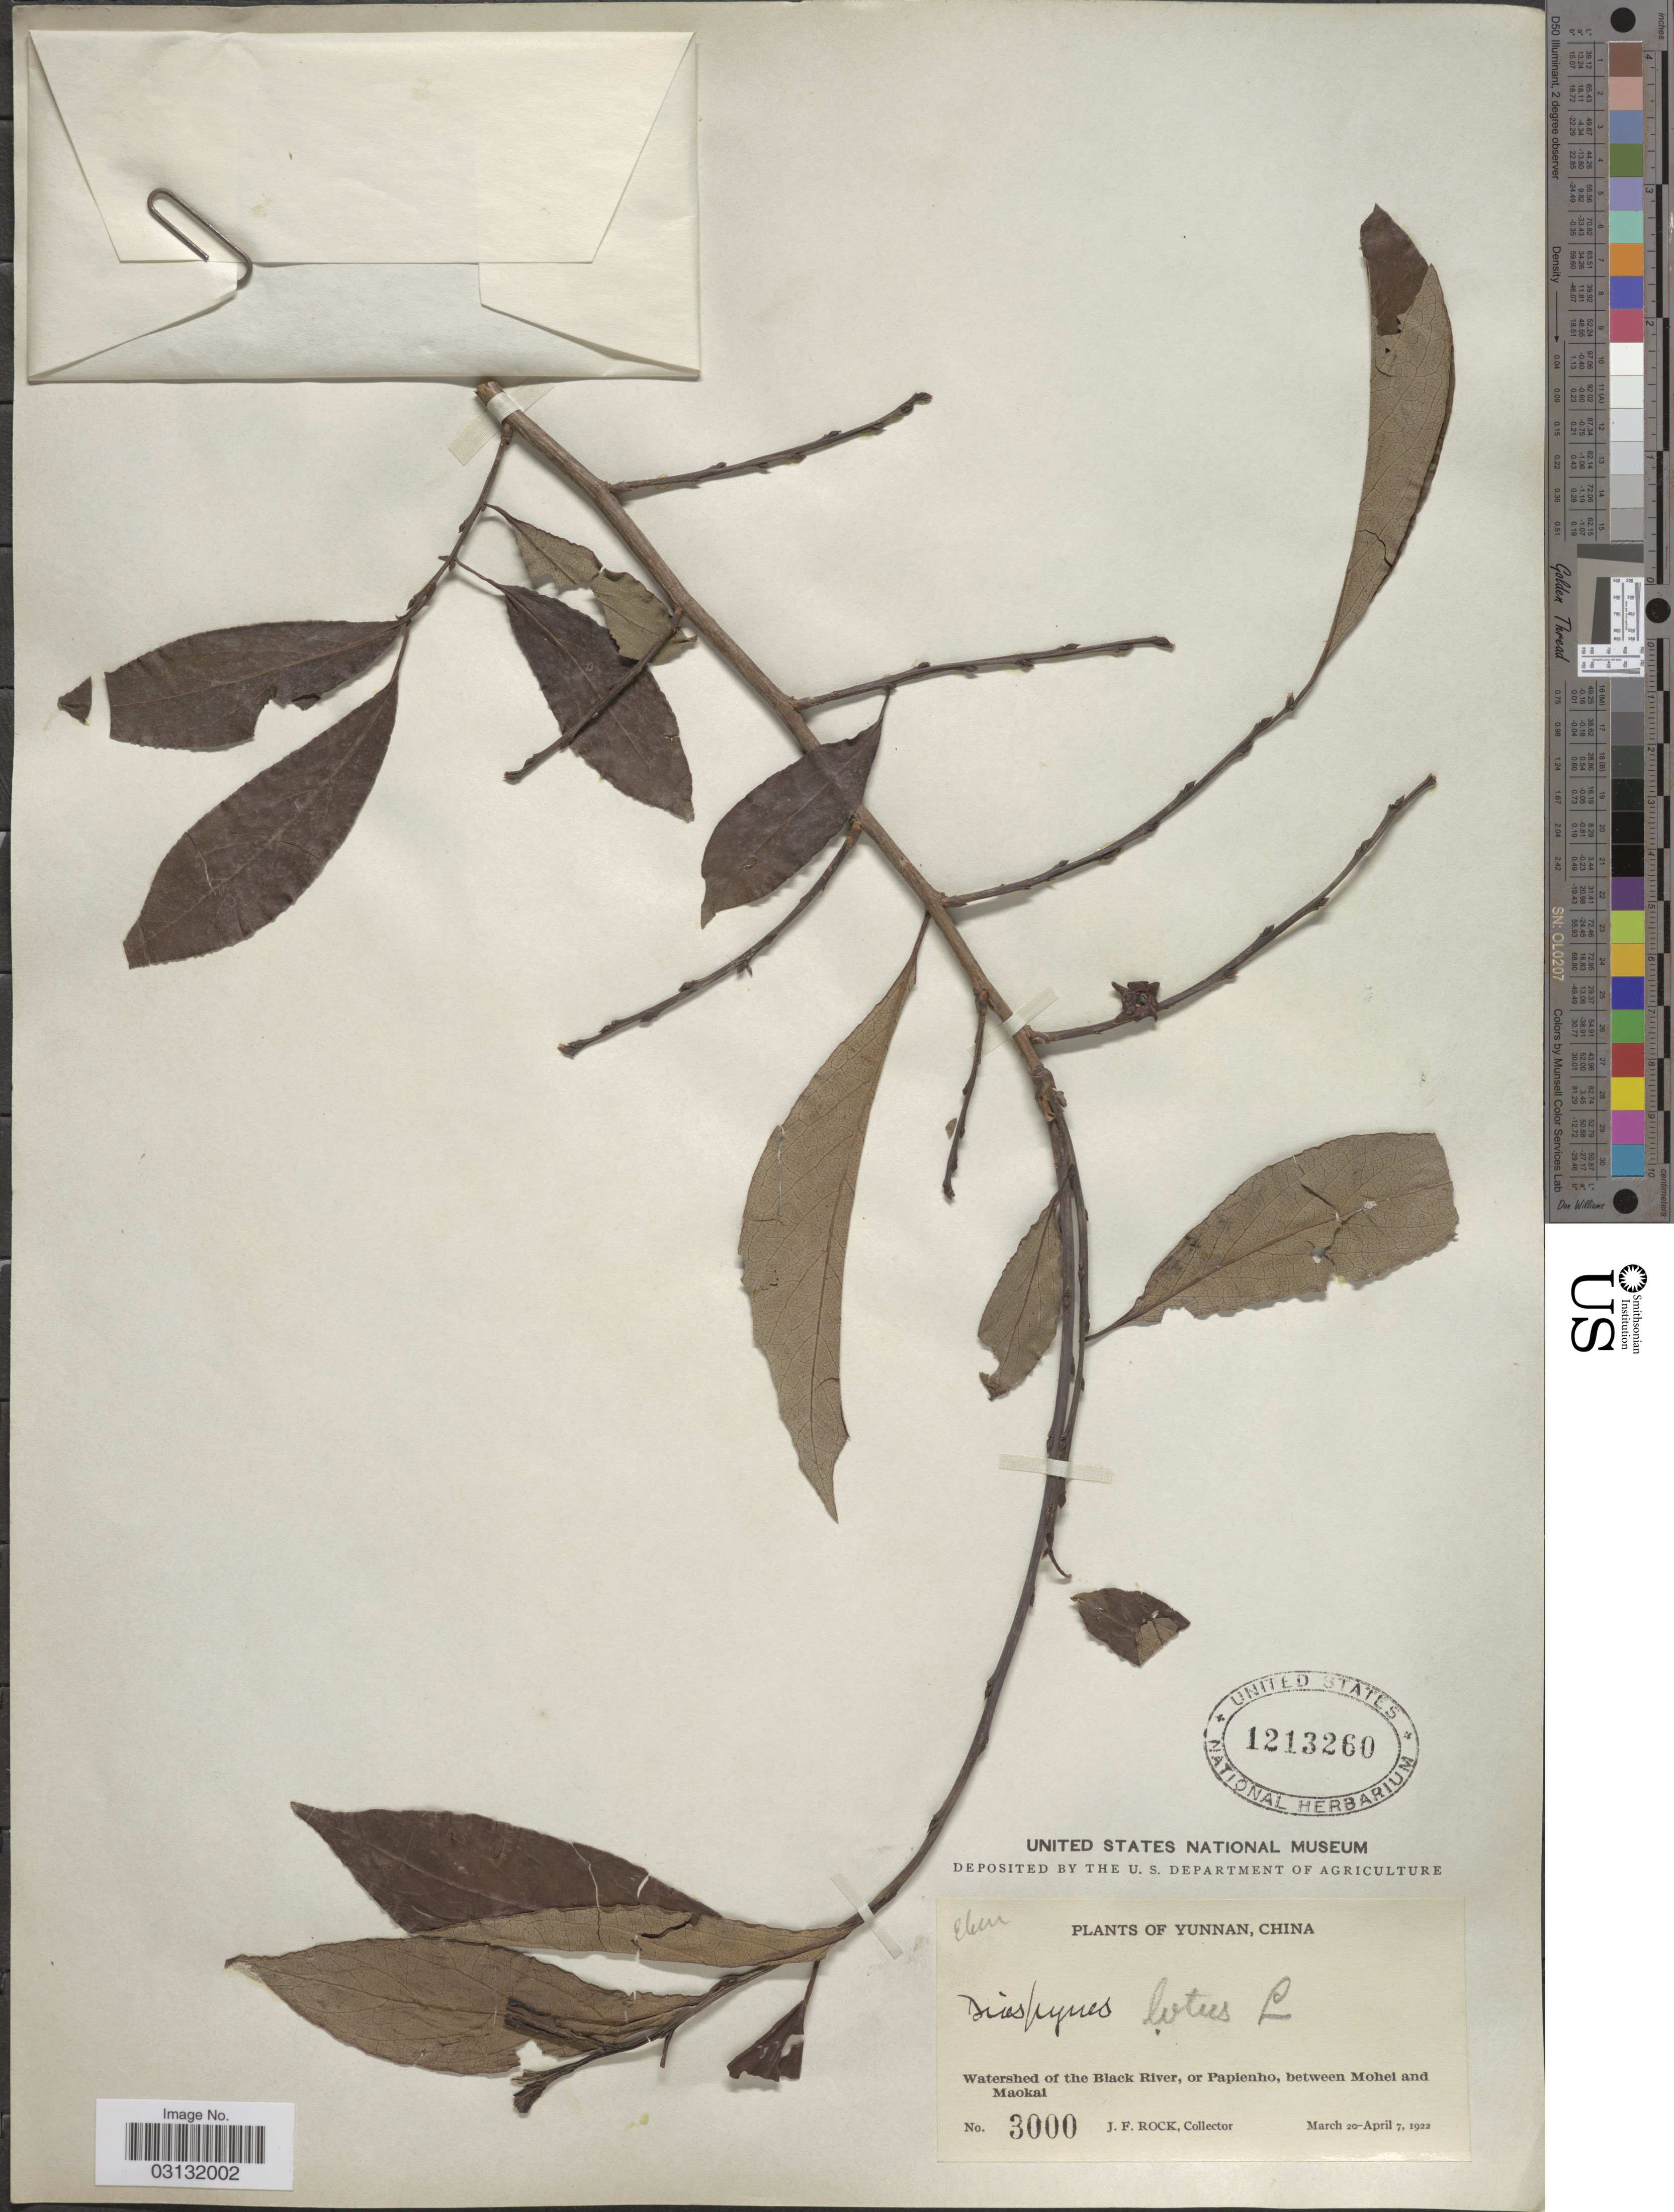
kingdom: Plantae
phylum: Tracheophyta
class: Magnoliopsida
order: Ericales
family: Ebenaceae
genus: Diospyros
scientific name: Diospyros lotus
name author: L.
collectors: J. Rock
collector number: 3000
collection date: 1922-03-20/1922-04-07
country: China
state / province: Yunnan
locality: Watershed of the Black River, or Papienho, between Mohei and Maokai.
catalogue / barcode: US 1213260